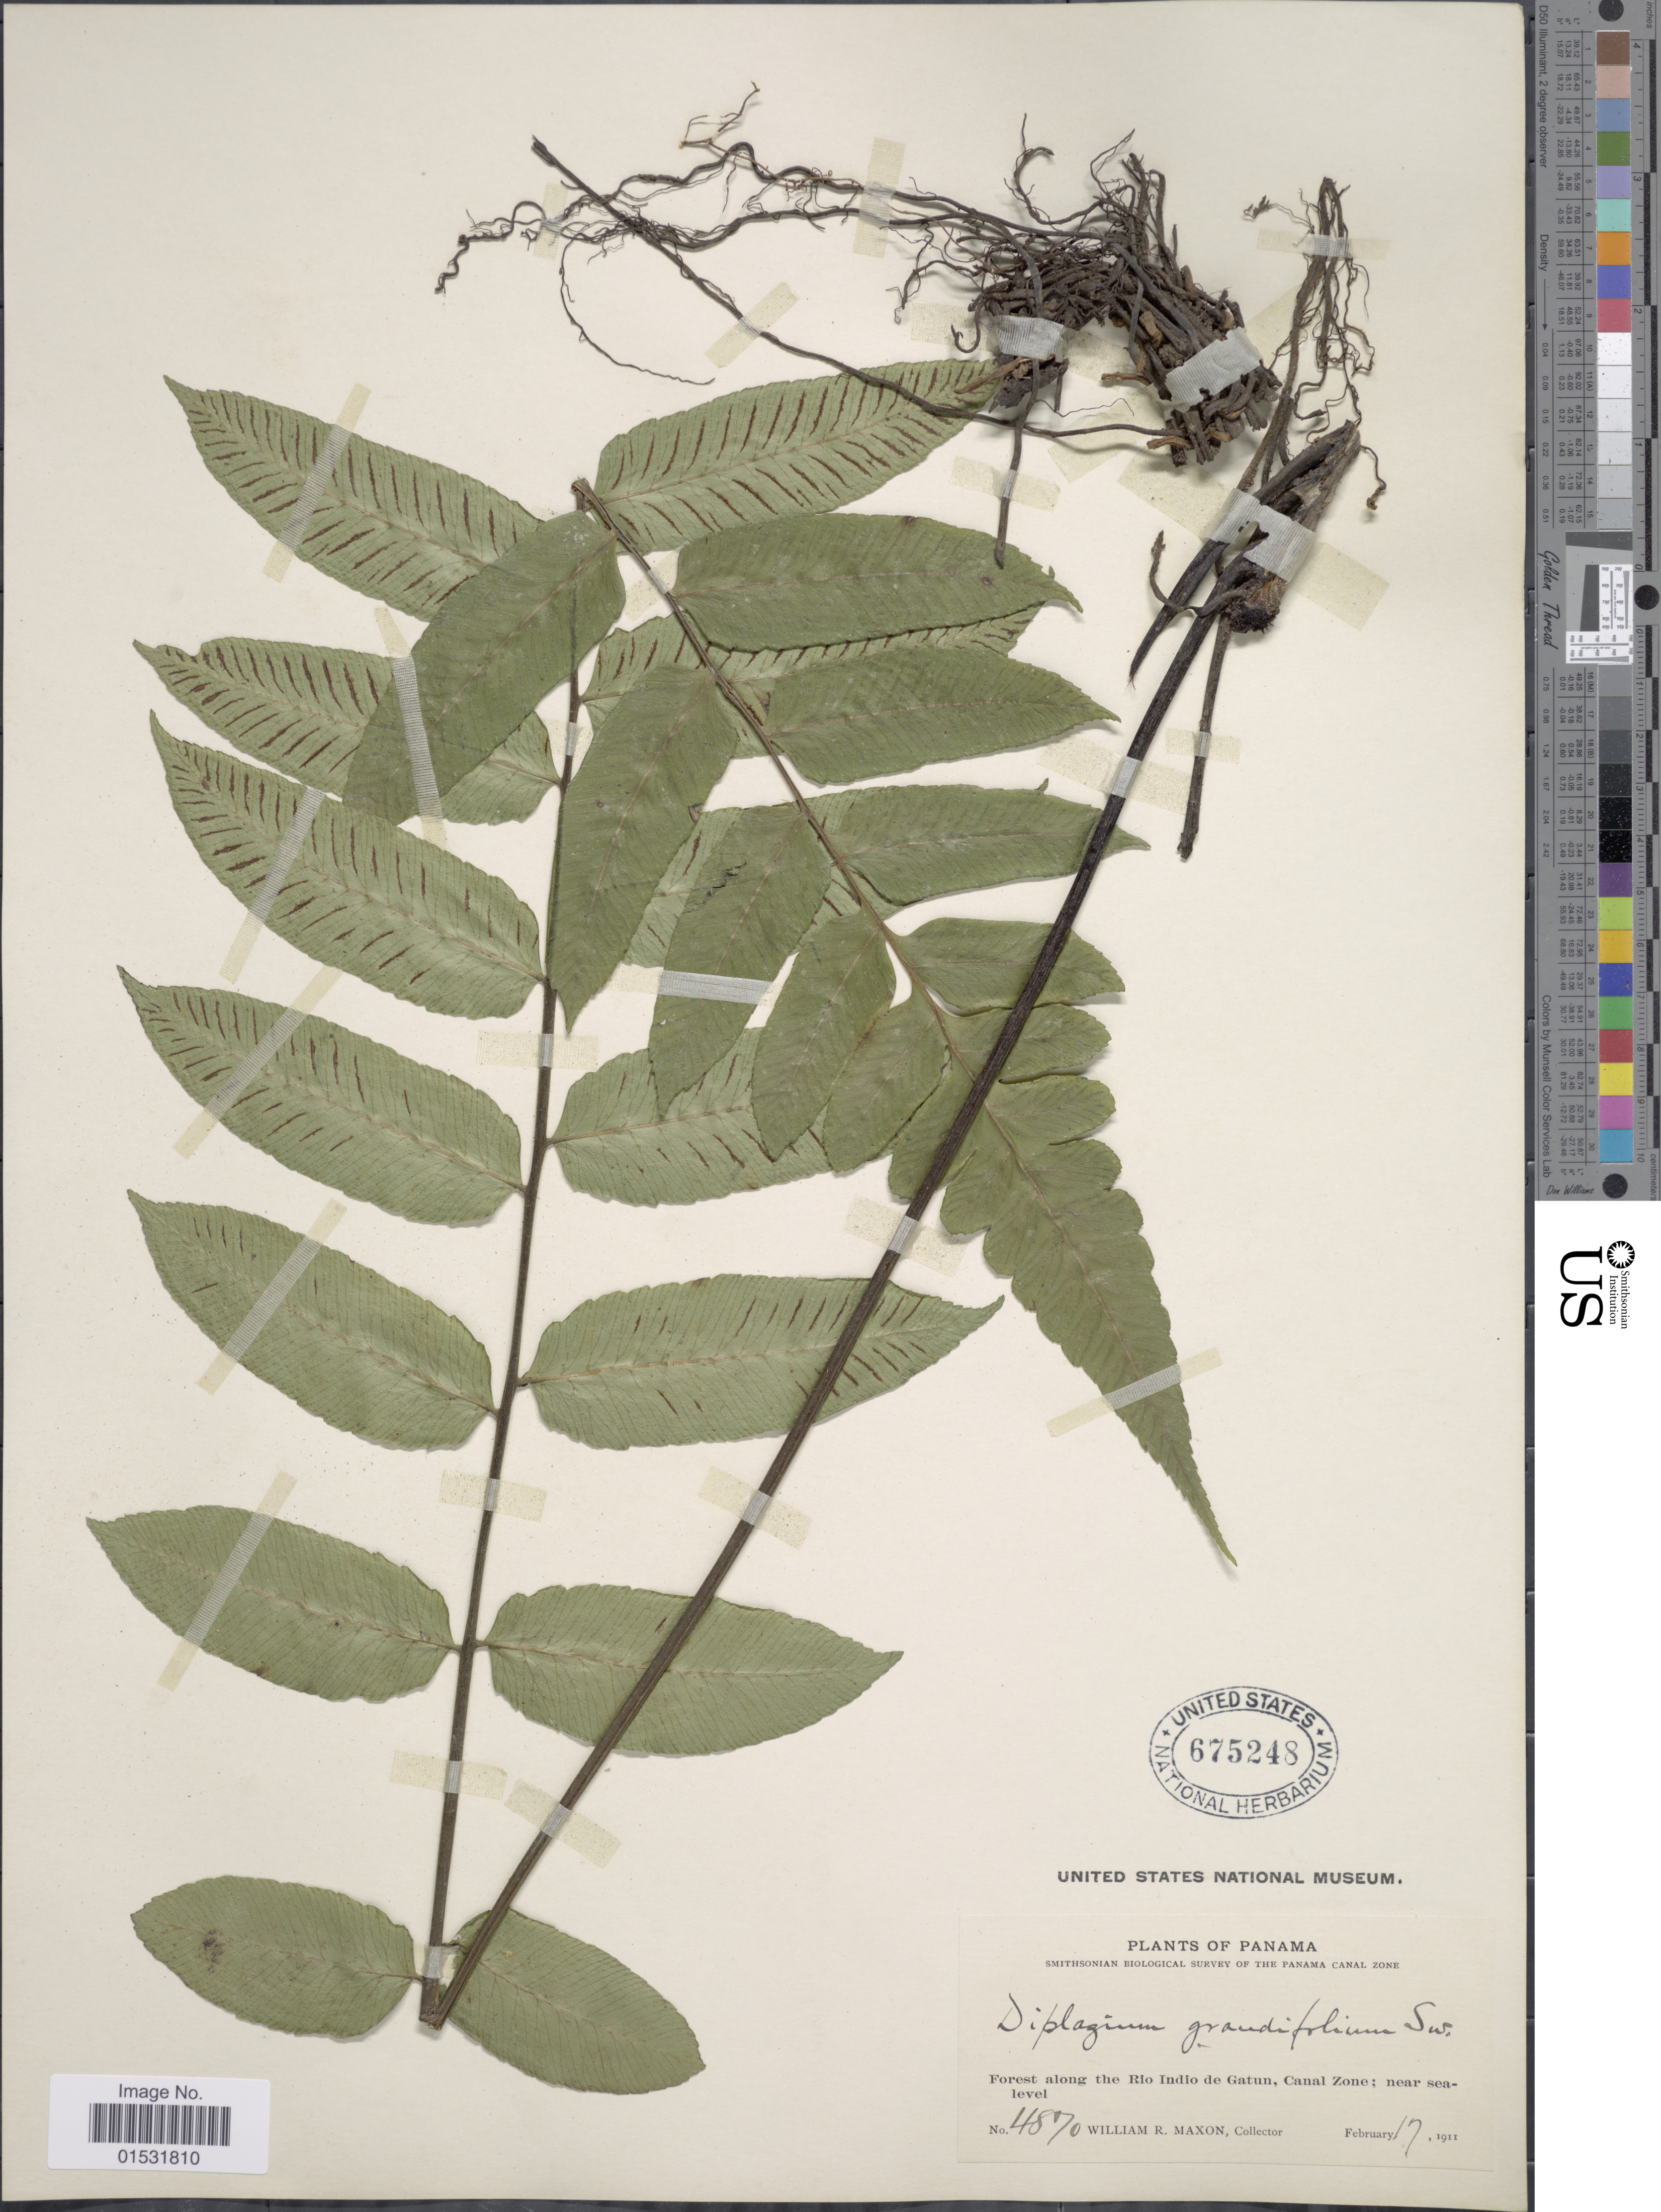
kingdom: Plantae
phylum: Tracheophyta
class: Polypodiopsida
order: Polypodiales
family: Athyriaceae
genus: Diplazium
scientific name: Diplazium grandifolium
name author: Sw.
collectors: W. R. Maxon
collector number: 4870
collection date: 1911-02-17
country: Panama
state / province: Colón / Panamá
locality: Forest along the Rio Indio de Gatun, Canal Zone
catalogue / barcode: US 675248